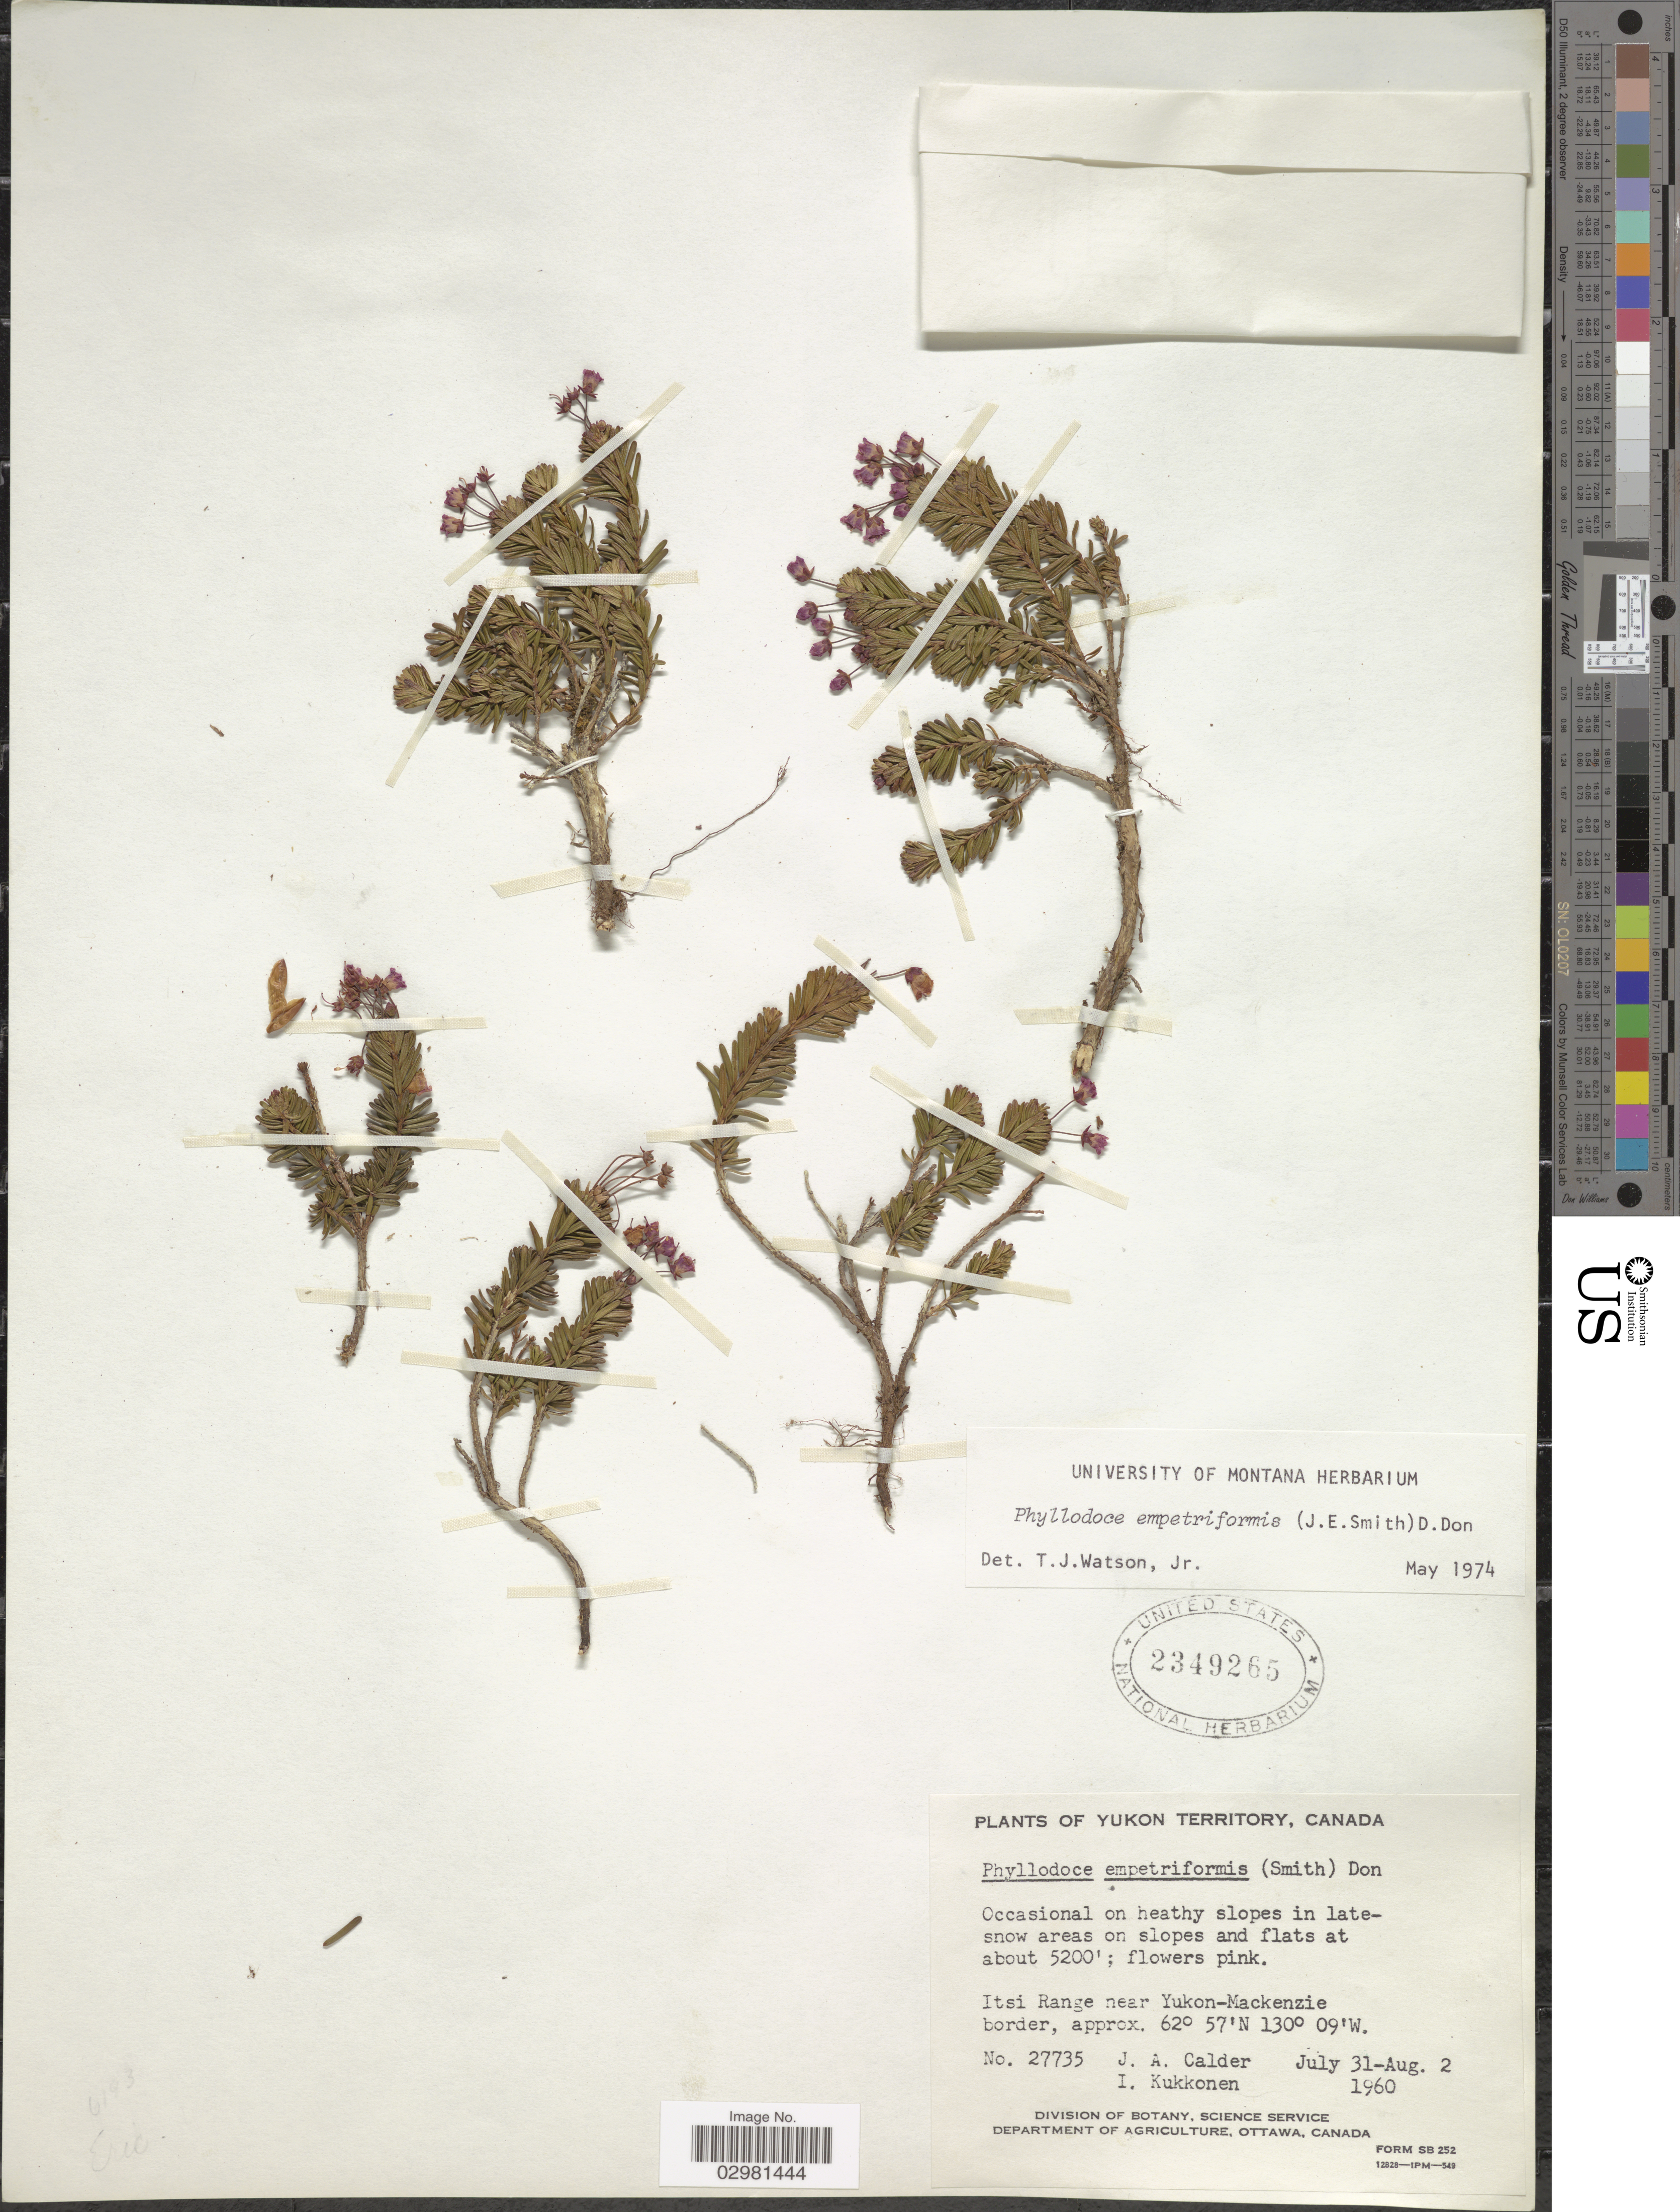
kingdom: Plantae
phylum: Tracheophyta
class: Magnoliopsida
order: Ericales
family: Ericaceae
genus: Phyllodoce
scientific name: Phyllodoce empetiformis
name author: (Small) D. Don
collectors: J. A. Calder & I. Kukkonen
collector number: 27735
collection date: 1960-07-31/1960-08-02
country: Canada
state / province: Yukon Territory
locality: Itsi Range near Yukon-Mackenzie border.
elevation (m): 1585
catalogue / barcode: US 2349265